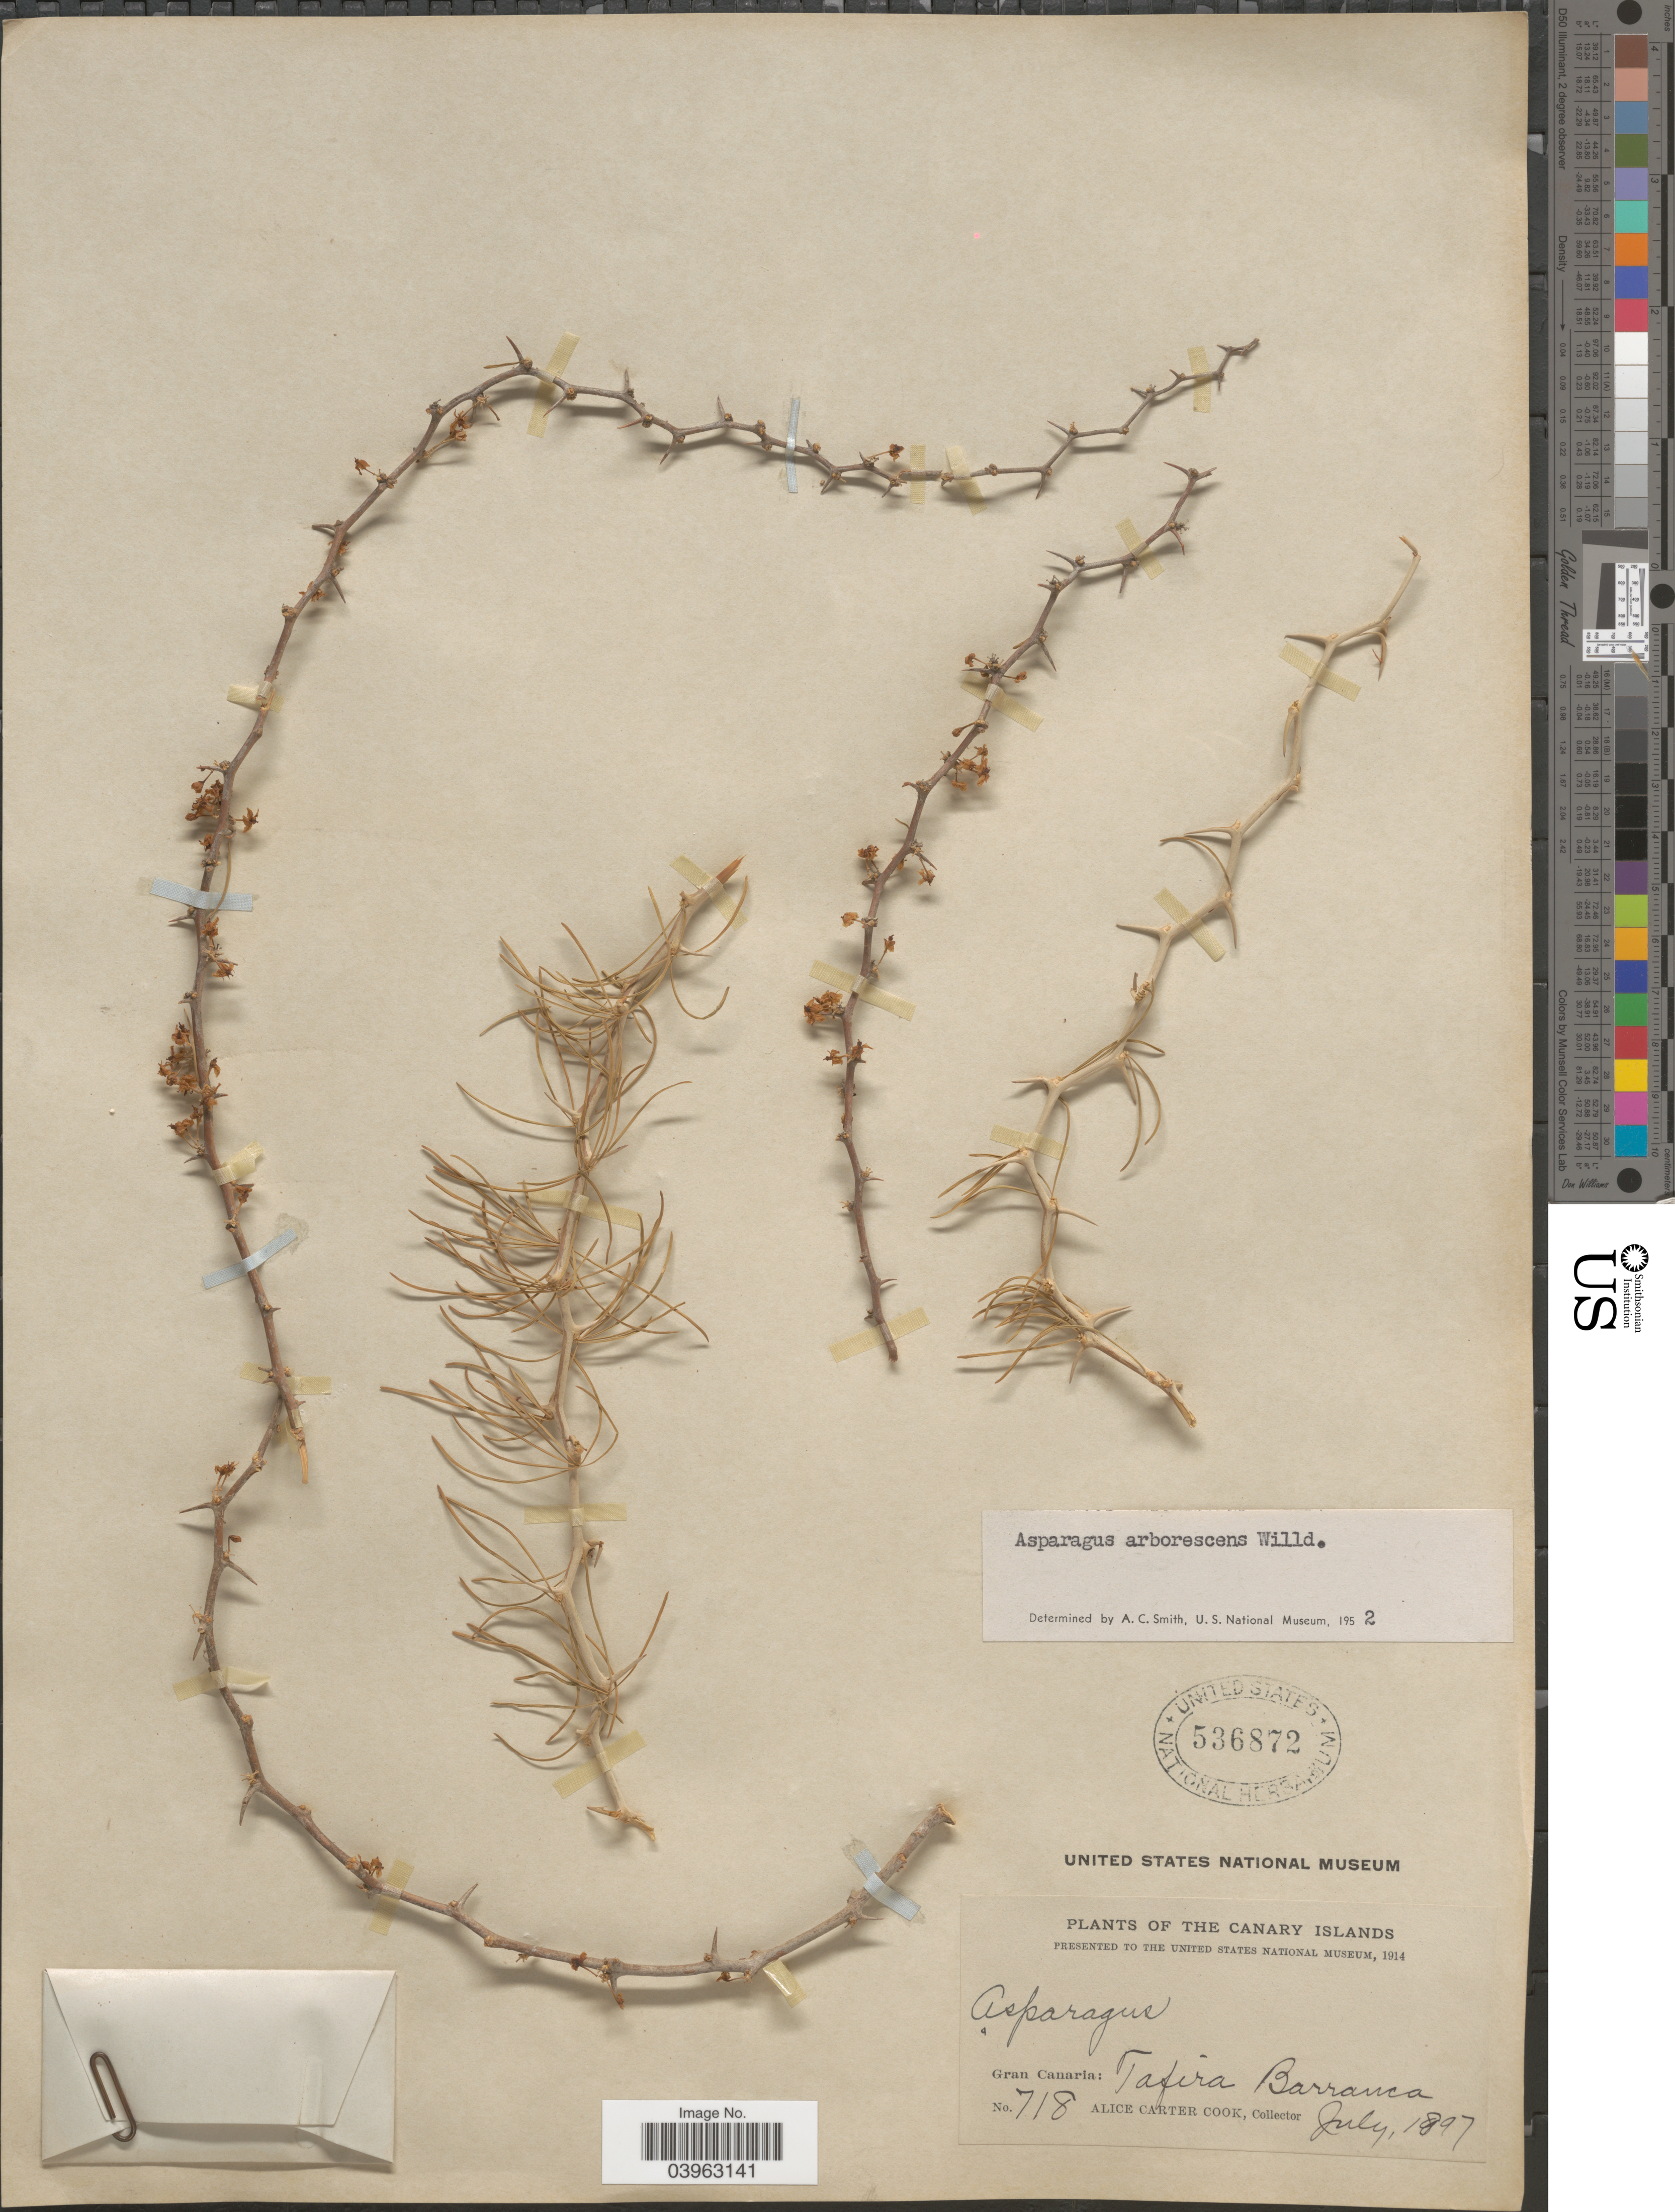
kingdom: Plantae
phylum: Tracheophyta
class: Liliopsida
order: Asparagales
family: Asparagaceae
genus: Asparagus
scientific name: Asparagus arborescens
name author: Willd. ex Schult. & Schult. f.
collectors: Alice C. Cook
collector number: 718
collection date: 1897-07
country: Spain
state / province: Canarias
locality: The Canary Islands. Gran Canaria: Tafira Barranca.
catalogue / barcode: US 536872